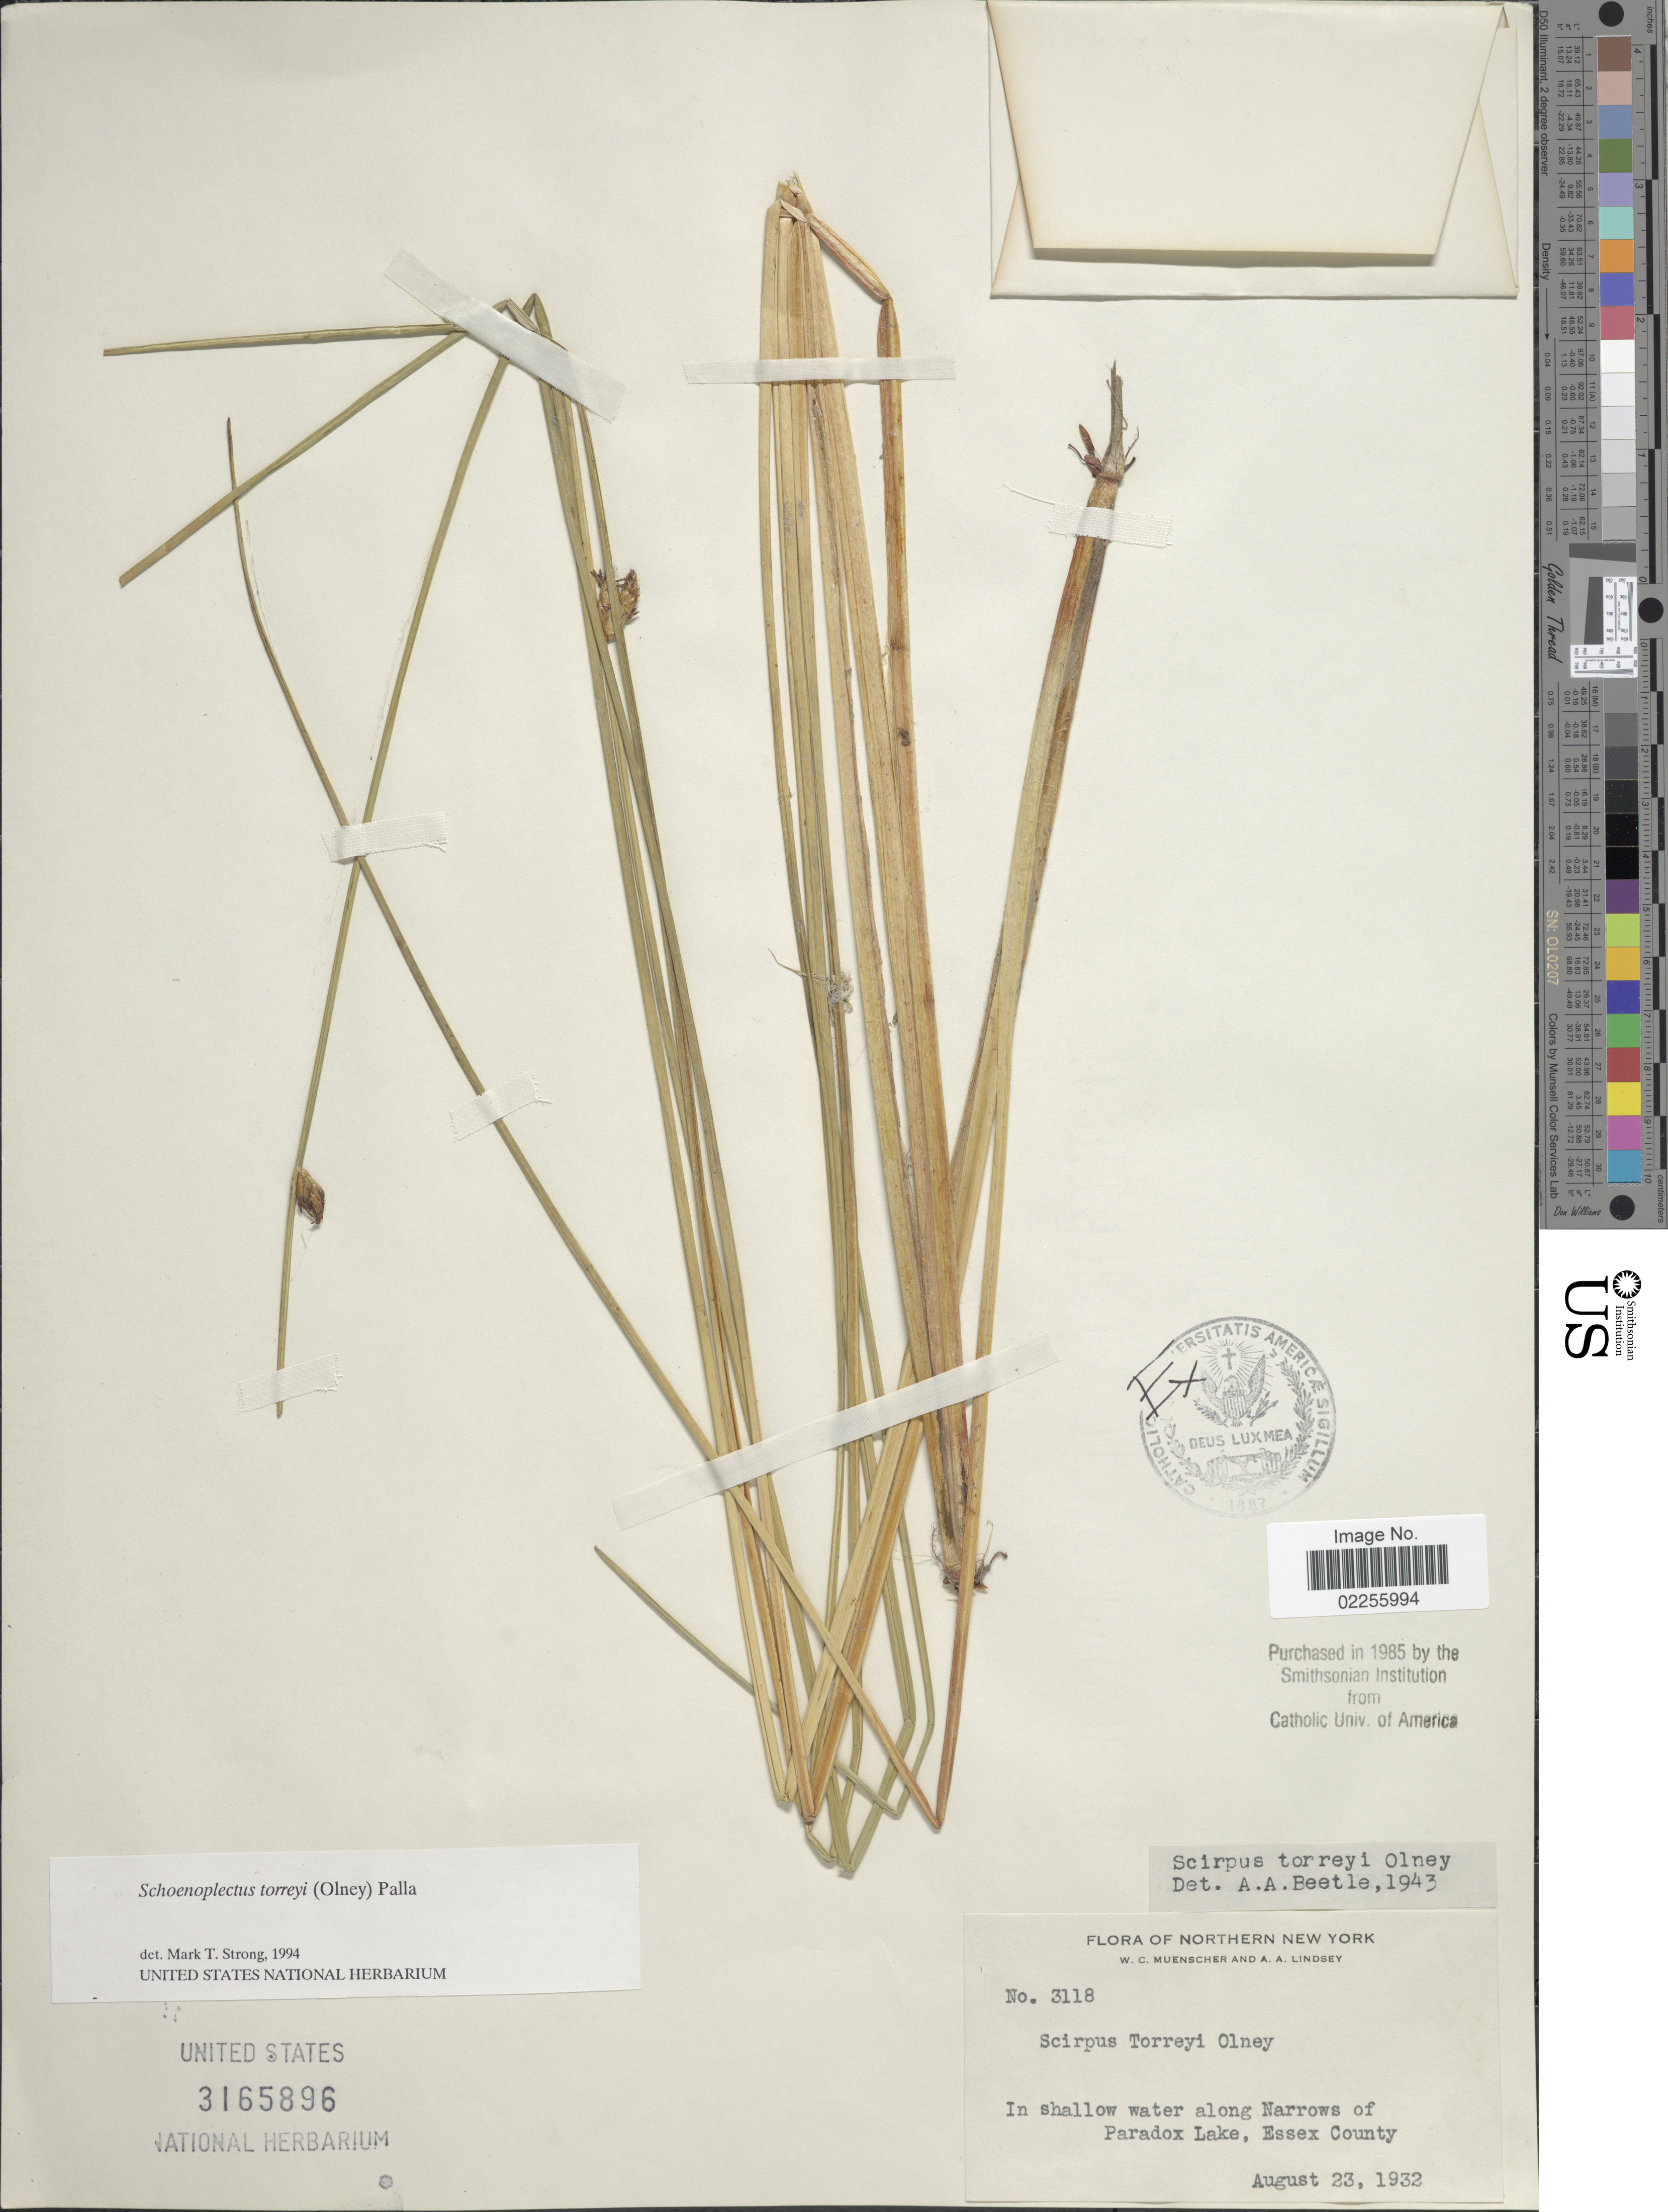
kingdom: Plantae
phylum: Tracheophyta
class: Liliopsida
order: Poales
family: Cyperaceae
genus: Schoenoplectus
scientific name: Schoenoplectus torreyi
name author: (Olney) Palla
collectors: W. Muenscher & A. Lindsey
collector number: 3118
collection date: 1932-08-23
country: United States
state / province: New York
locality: Northern New York, In shallow water along Narrows of Paradox Lake, Essex County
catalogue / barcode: US 3165896